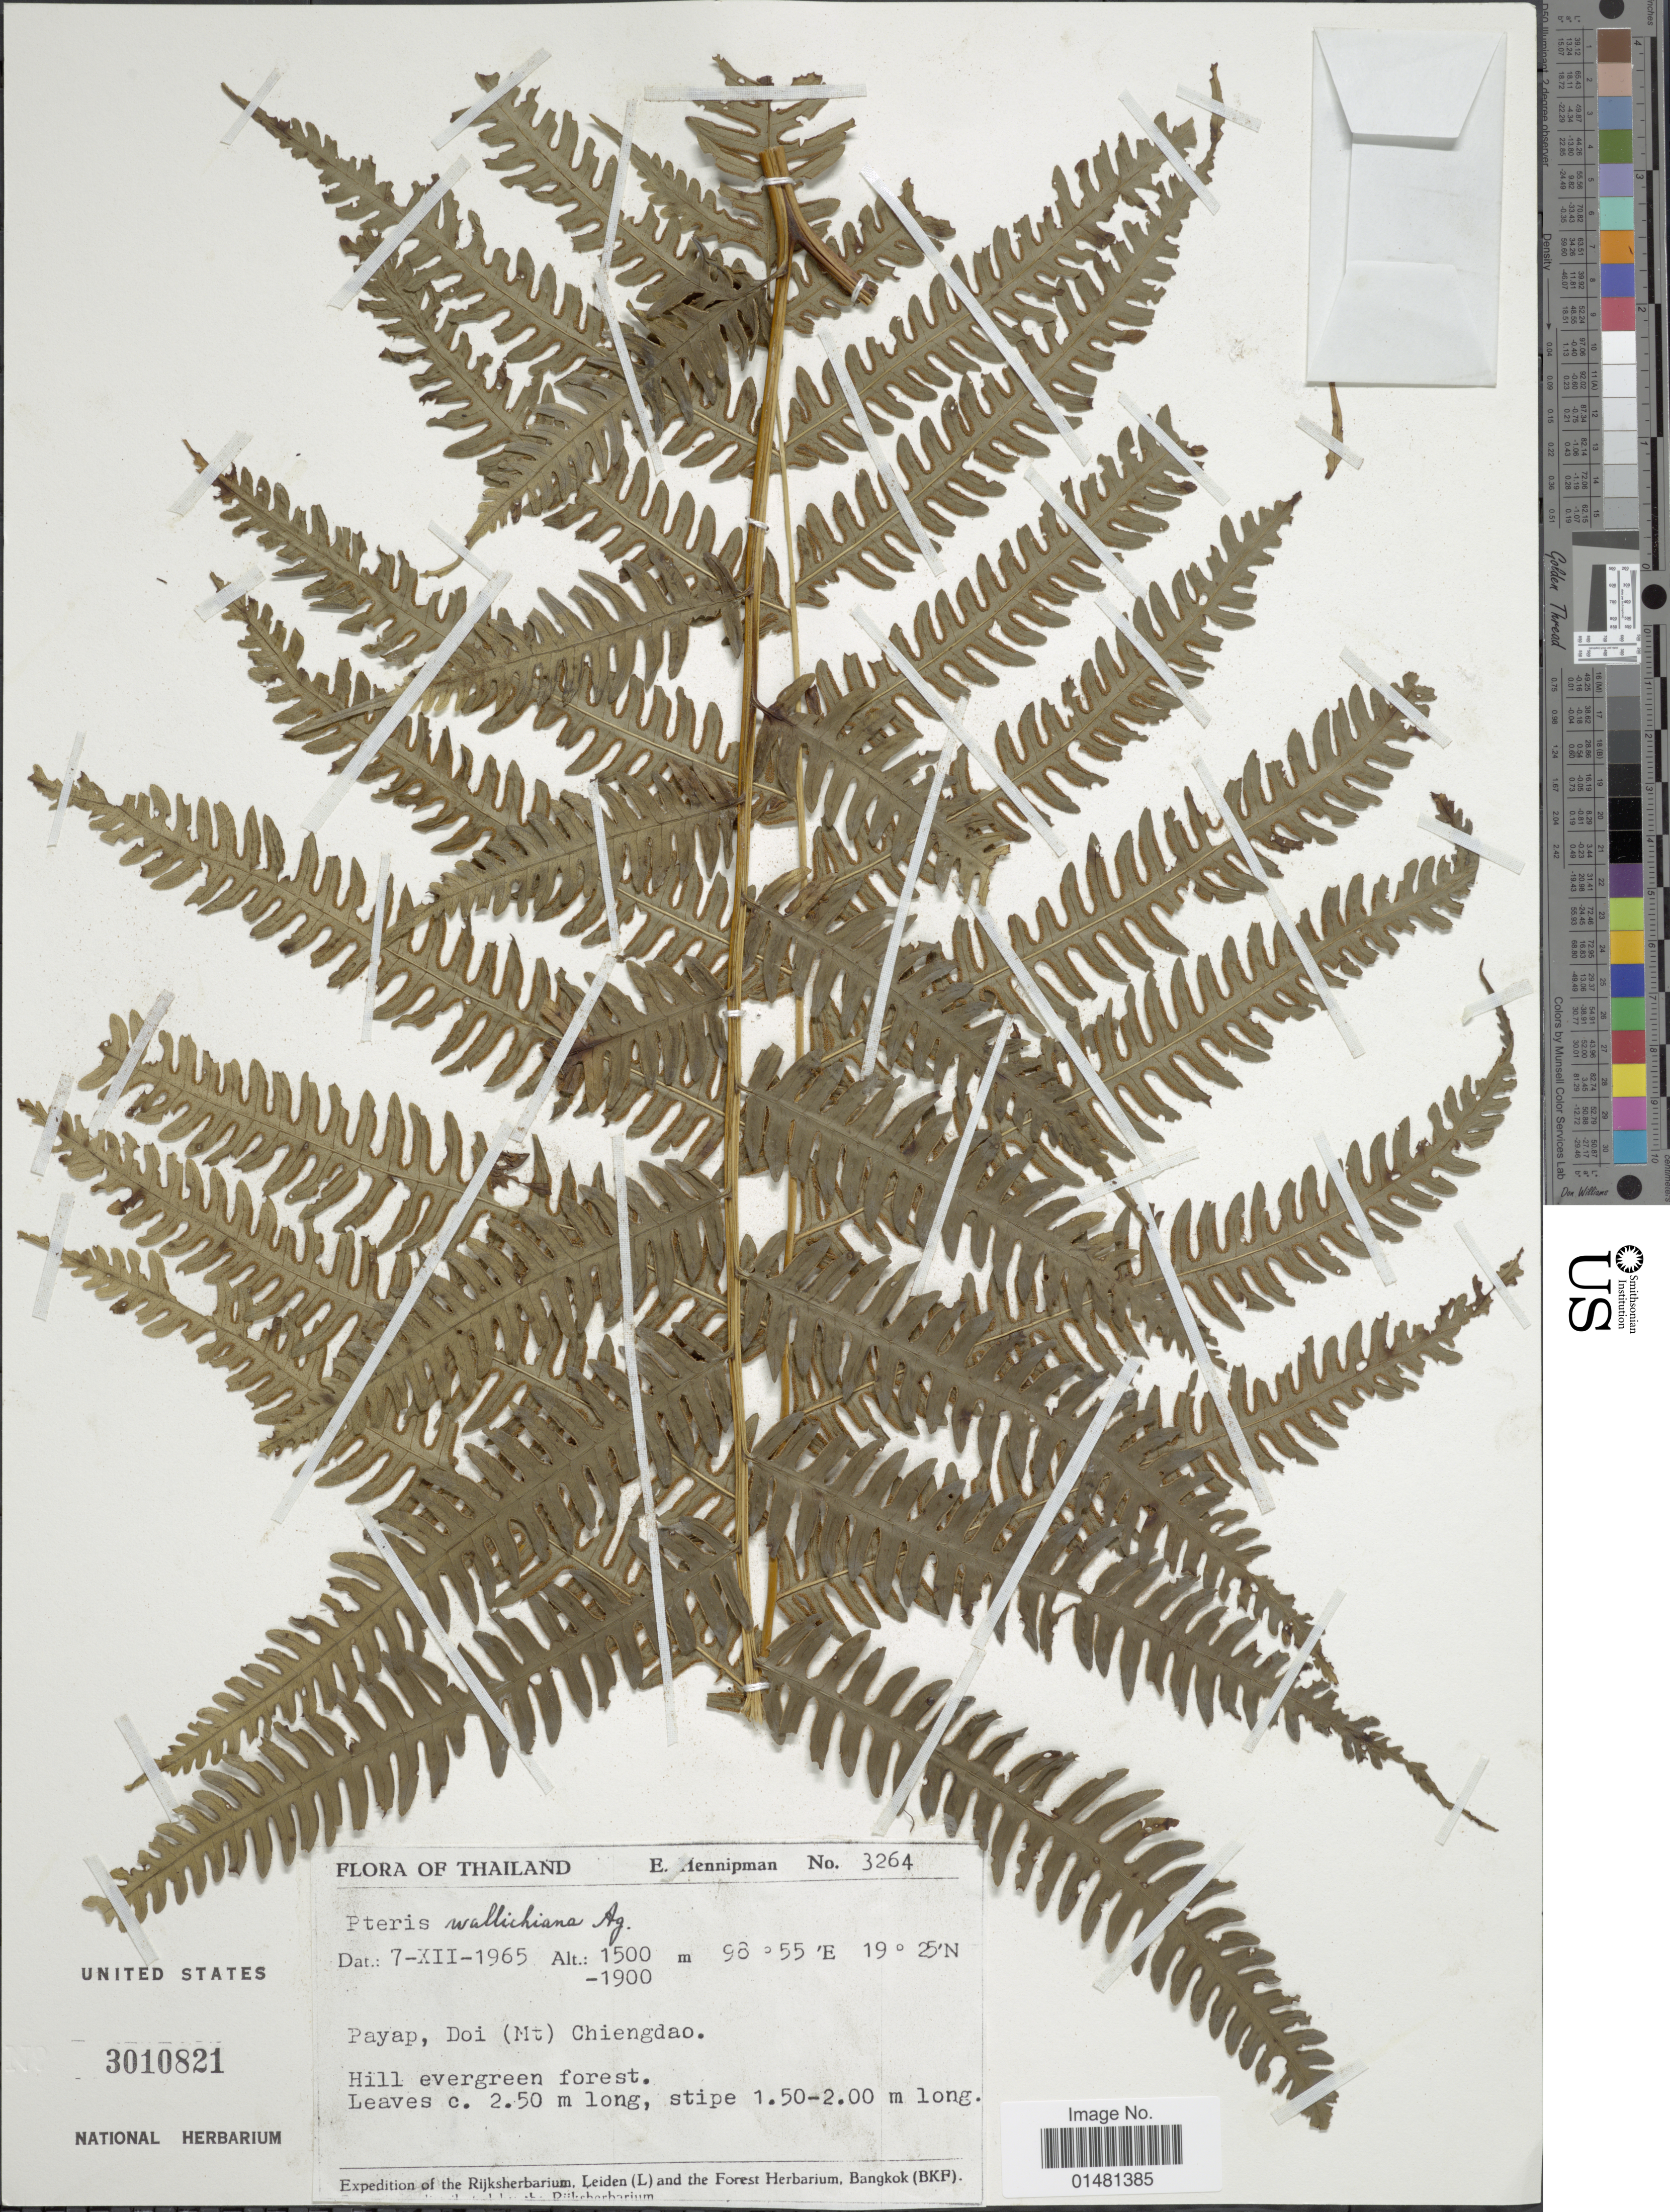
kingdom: Plantae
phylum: Tracheophyta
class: Polypodiopsida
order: Polypodiales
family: Pteridaceae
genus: Pteris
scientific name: Pteris wallichiana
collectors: E. Hennipman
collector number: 3264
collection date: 1965-12-07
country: Thailand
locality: Payap, Doi (Mt) Chiengdao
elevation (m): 1500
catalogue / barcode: US 3010821